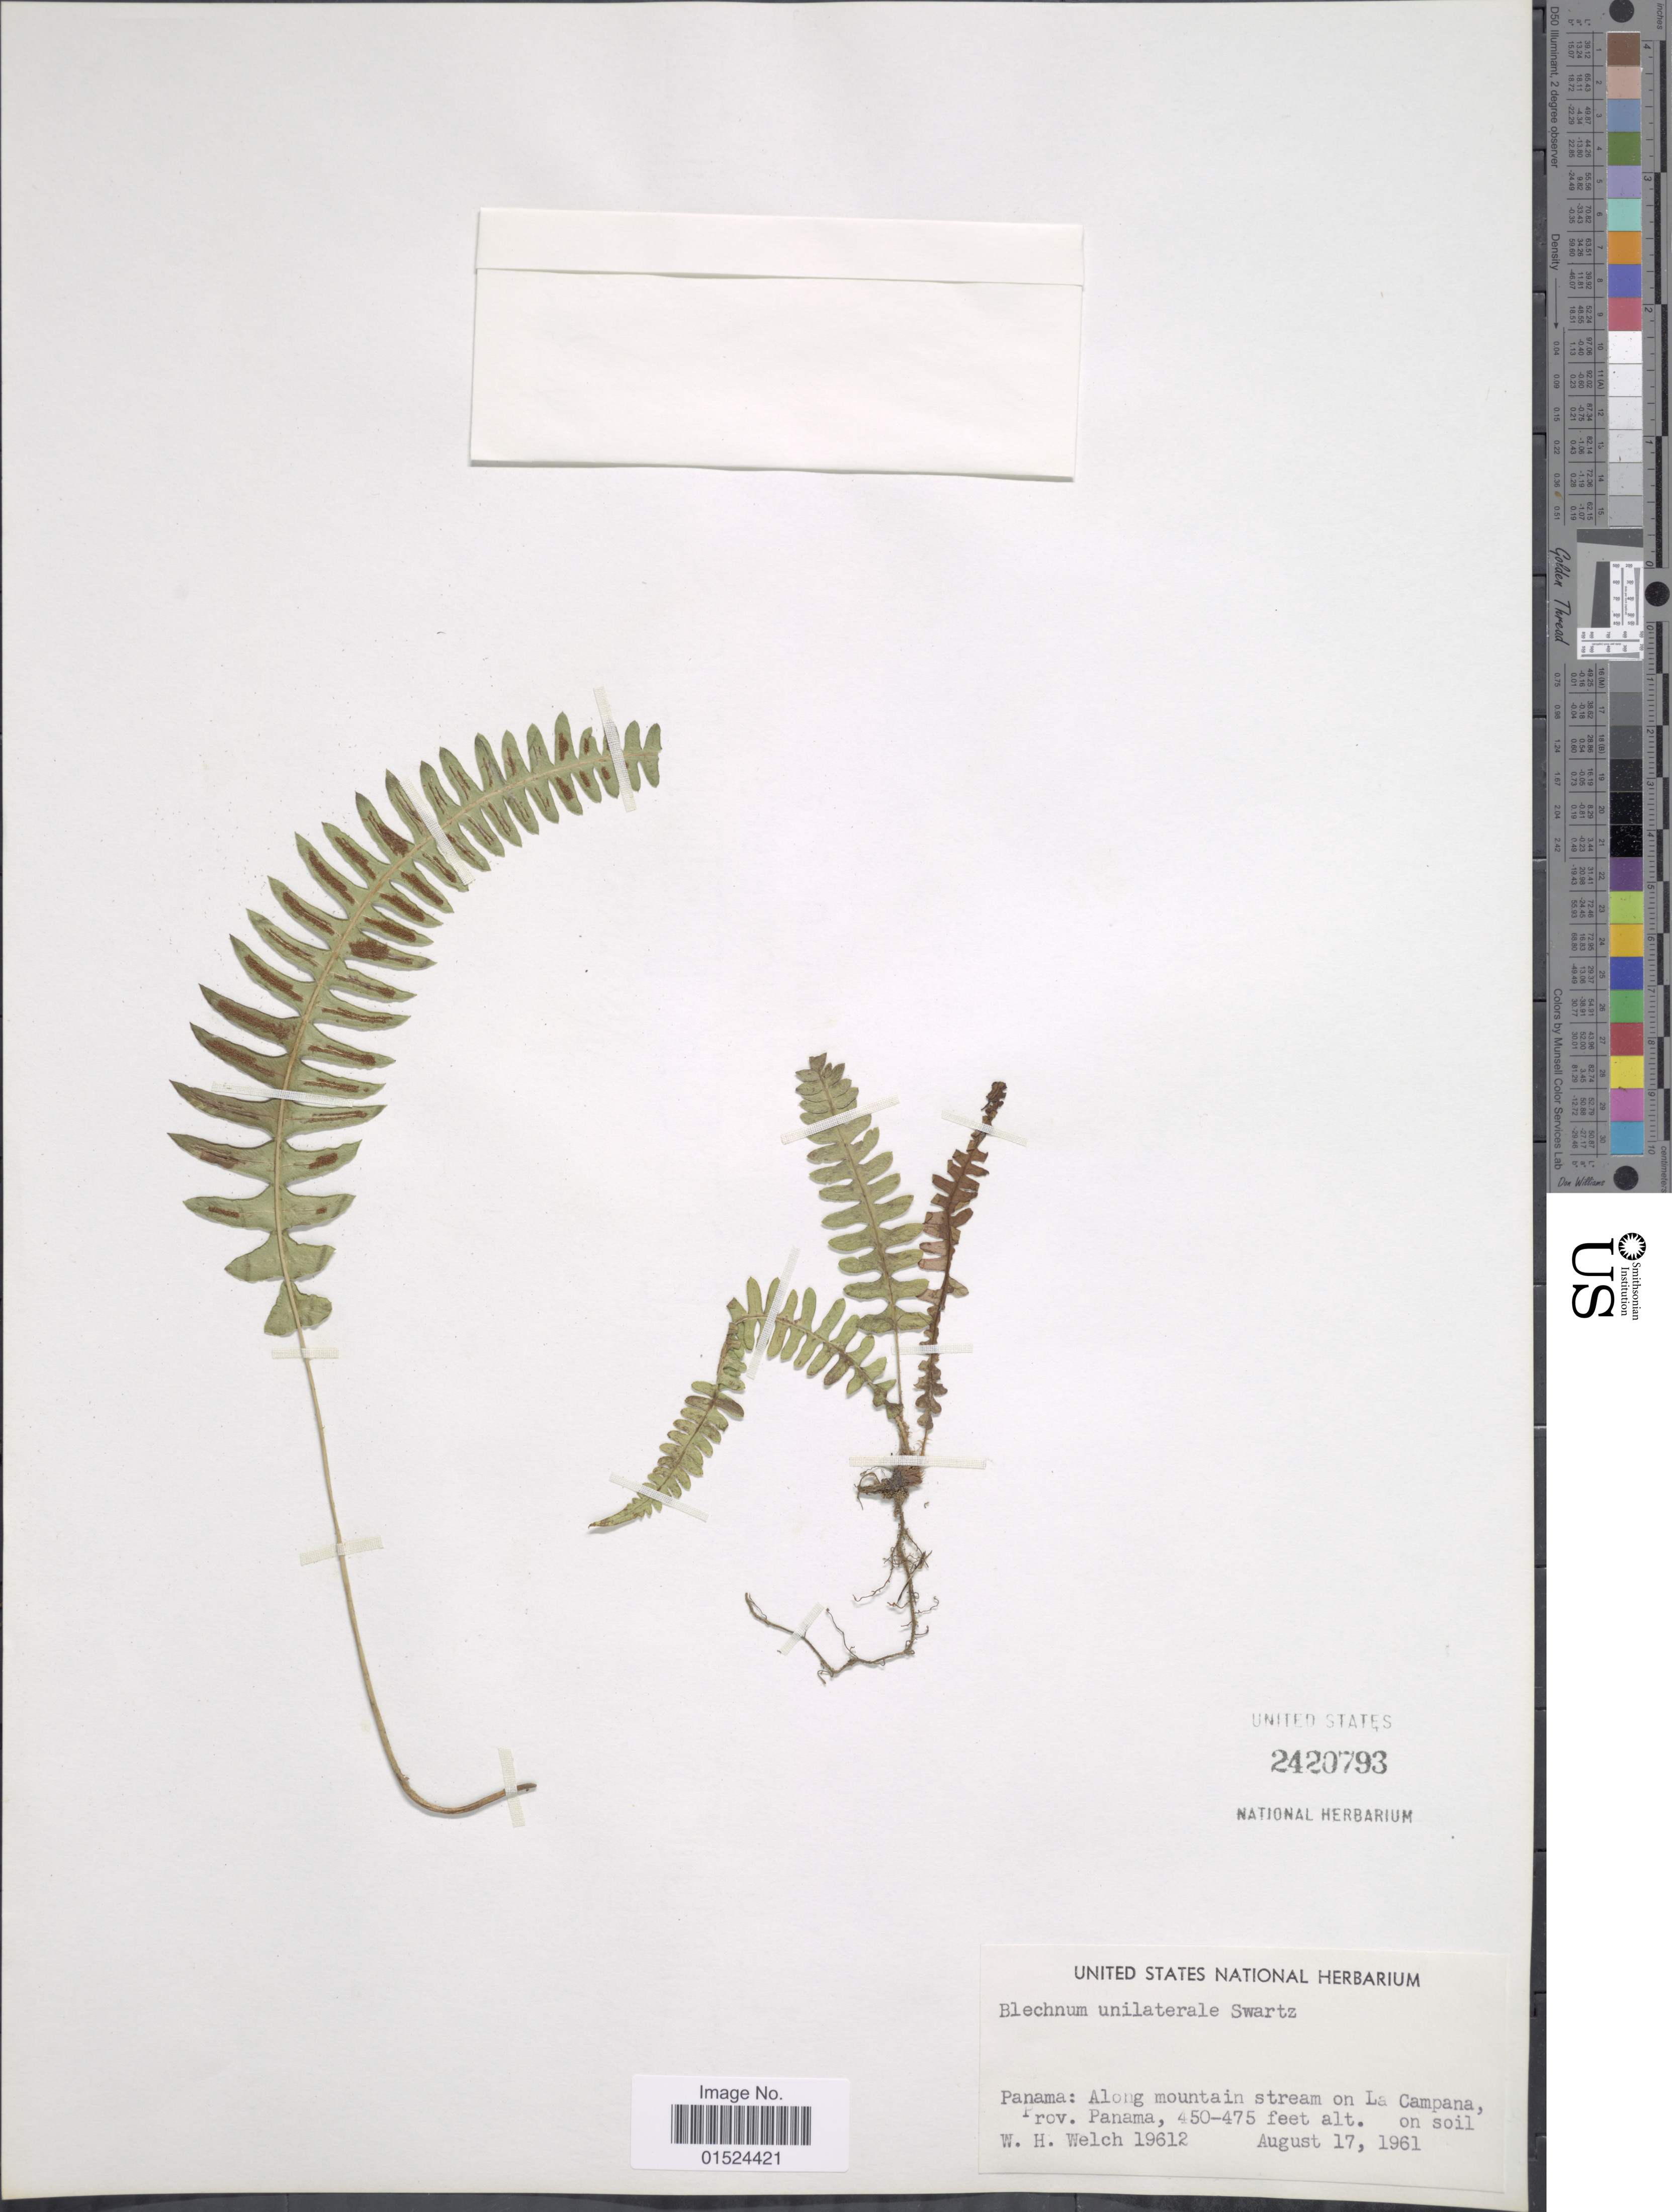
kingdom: Plantae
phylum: Tracheophyta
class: Polypodiopsida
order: Polypodiales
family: Blechnaceae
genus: Blechnum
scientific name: Blechnum polypodioides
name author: Raddi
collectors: W. H. Welch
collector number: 19612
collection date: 1961-08-17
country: Panama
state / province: Panamá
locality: Along mountain stream on La Campana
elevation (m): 137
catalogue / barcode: US 2420793